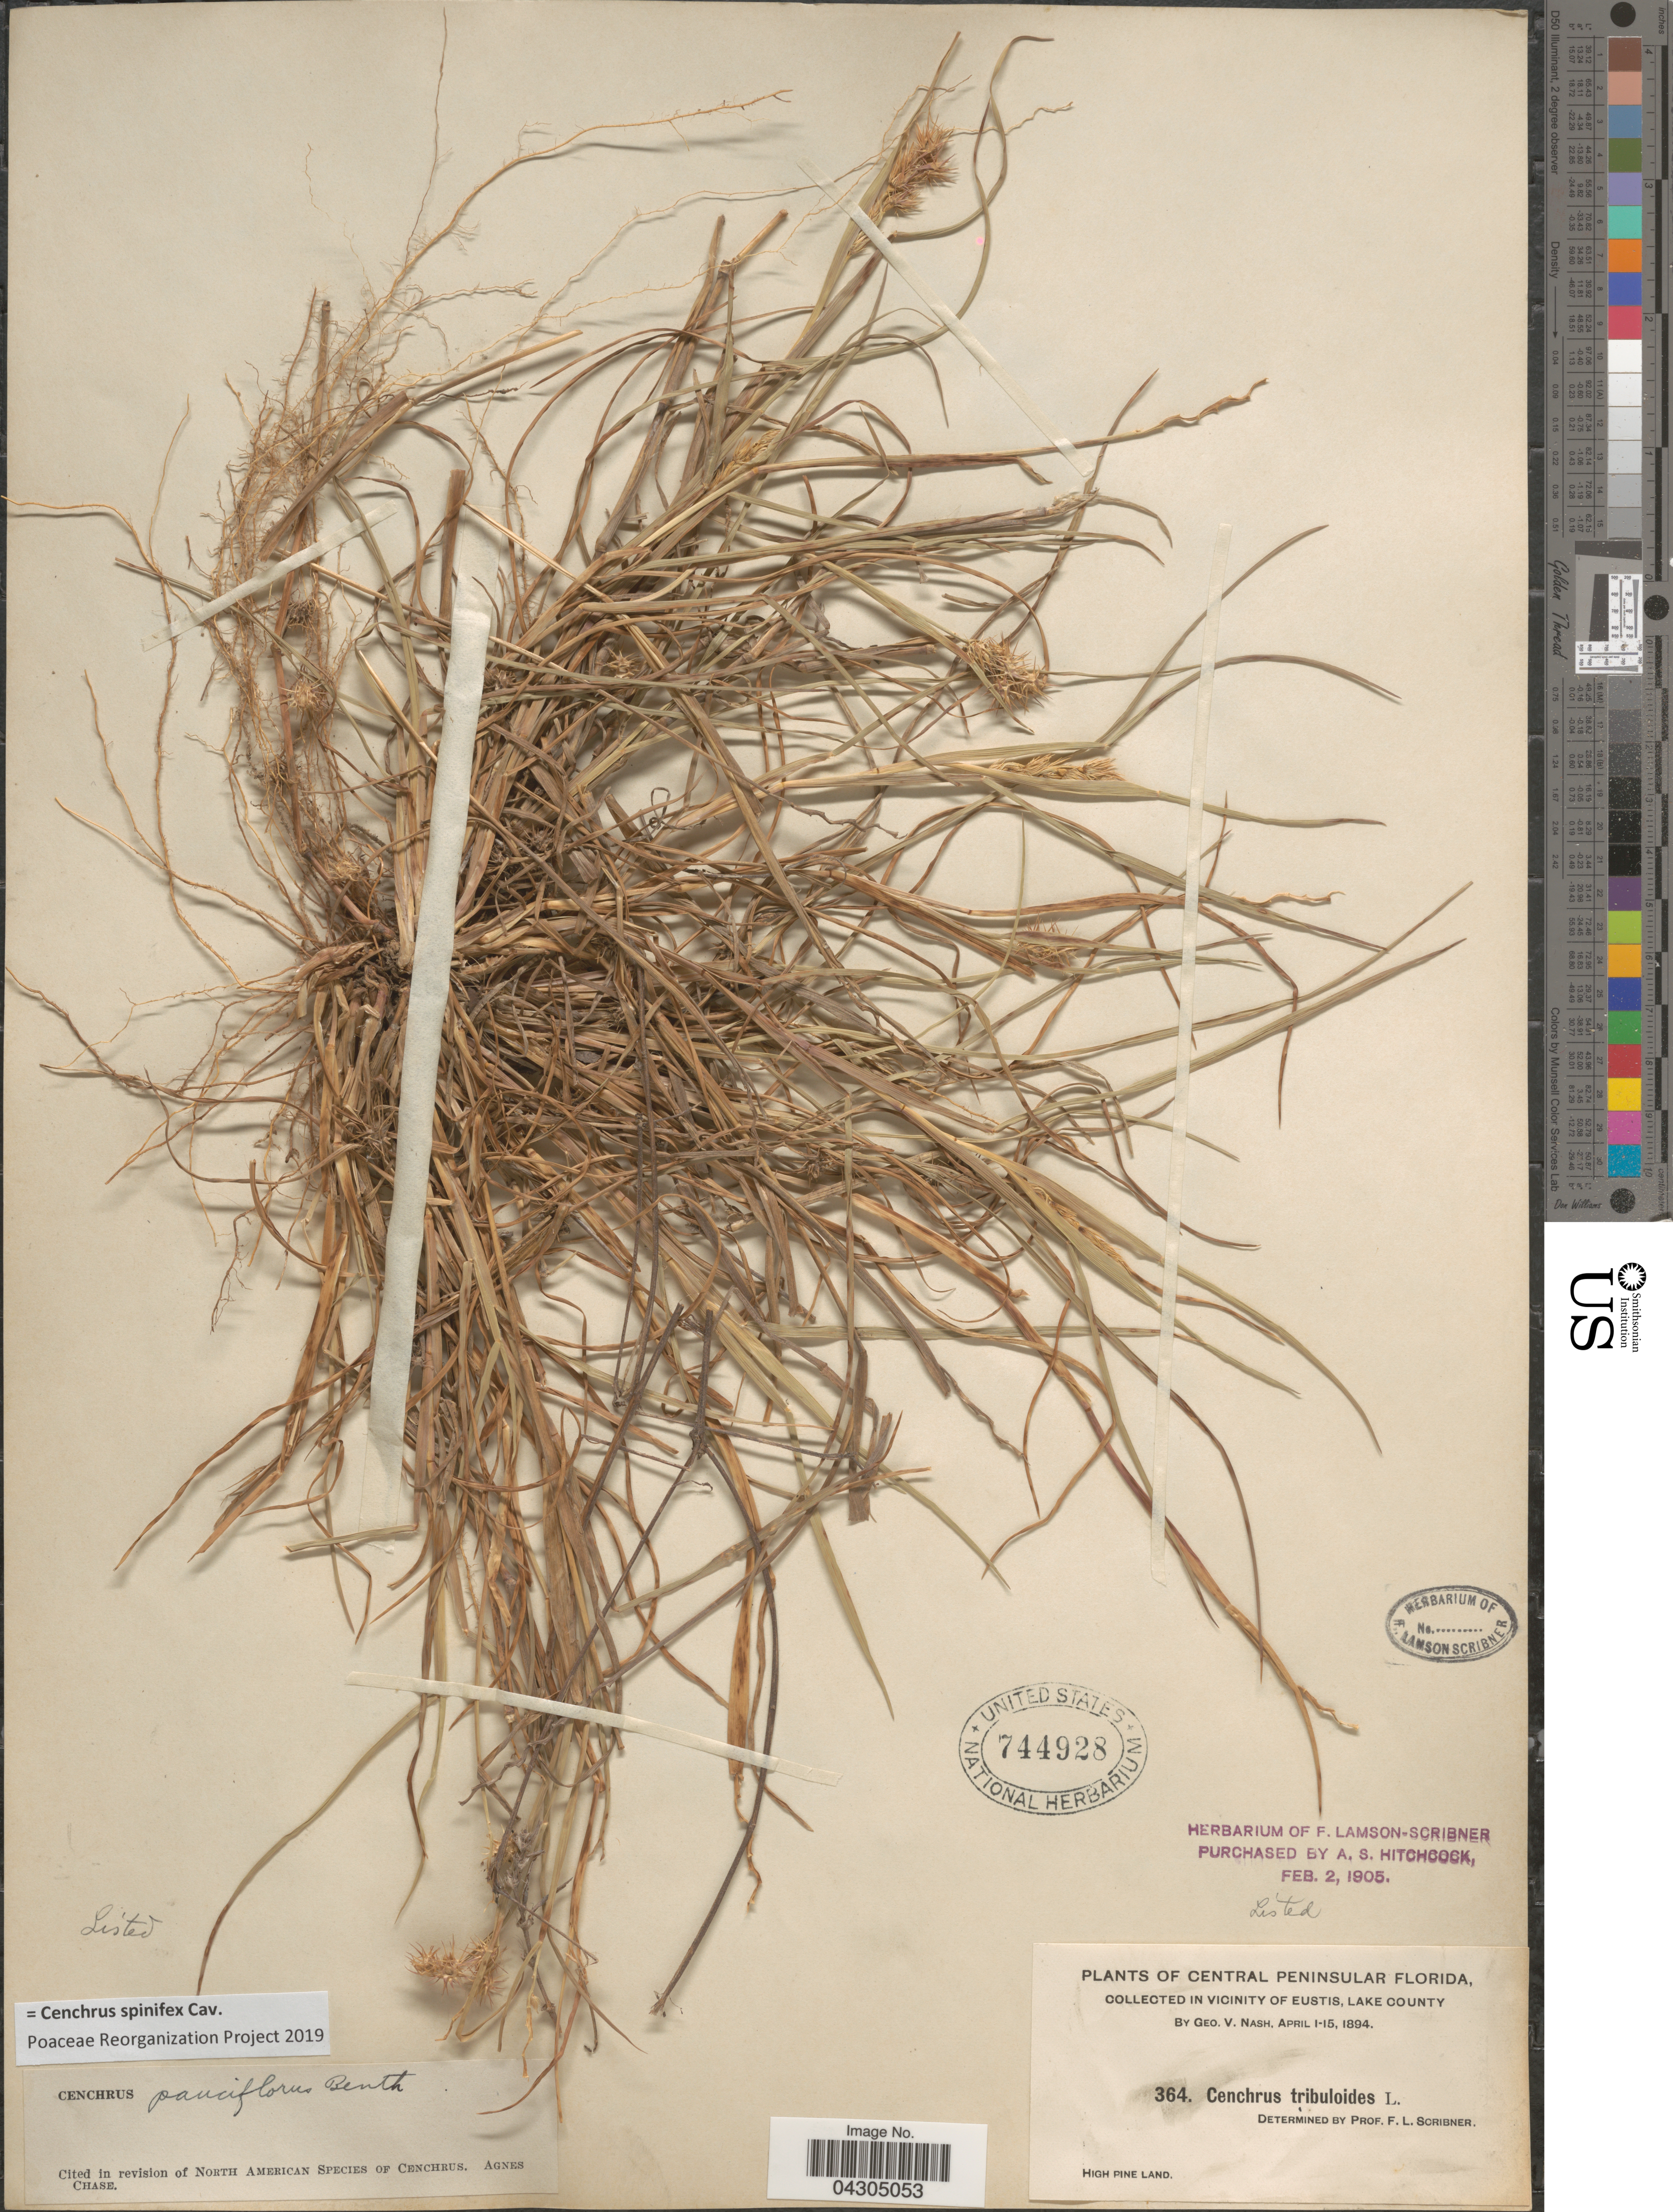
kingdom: Plantae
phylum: Tracheophyta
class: Liliopsida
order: Poales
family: Poaceae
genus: Cenchrus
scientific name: Cenchrus spinifex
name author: Cav.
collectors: G. V. Nash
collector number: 364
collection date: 1894-04-01/1894-04-15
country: United States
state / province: Florida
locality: Central Peninsular Florida, in vicinity of Eustis, Lake County.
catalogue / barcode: US 744928